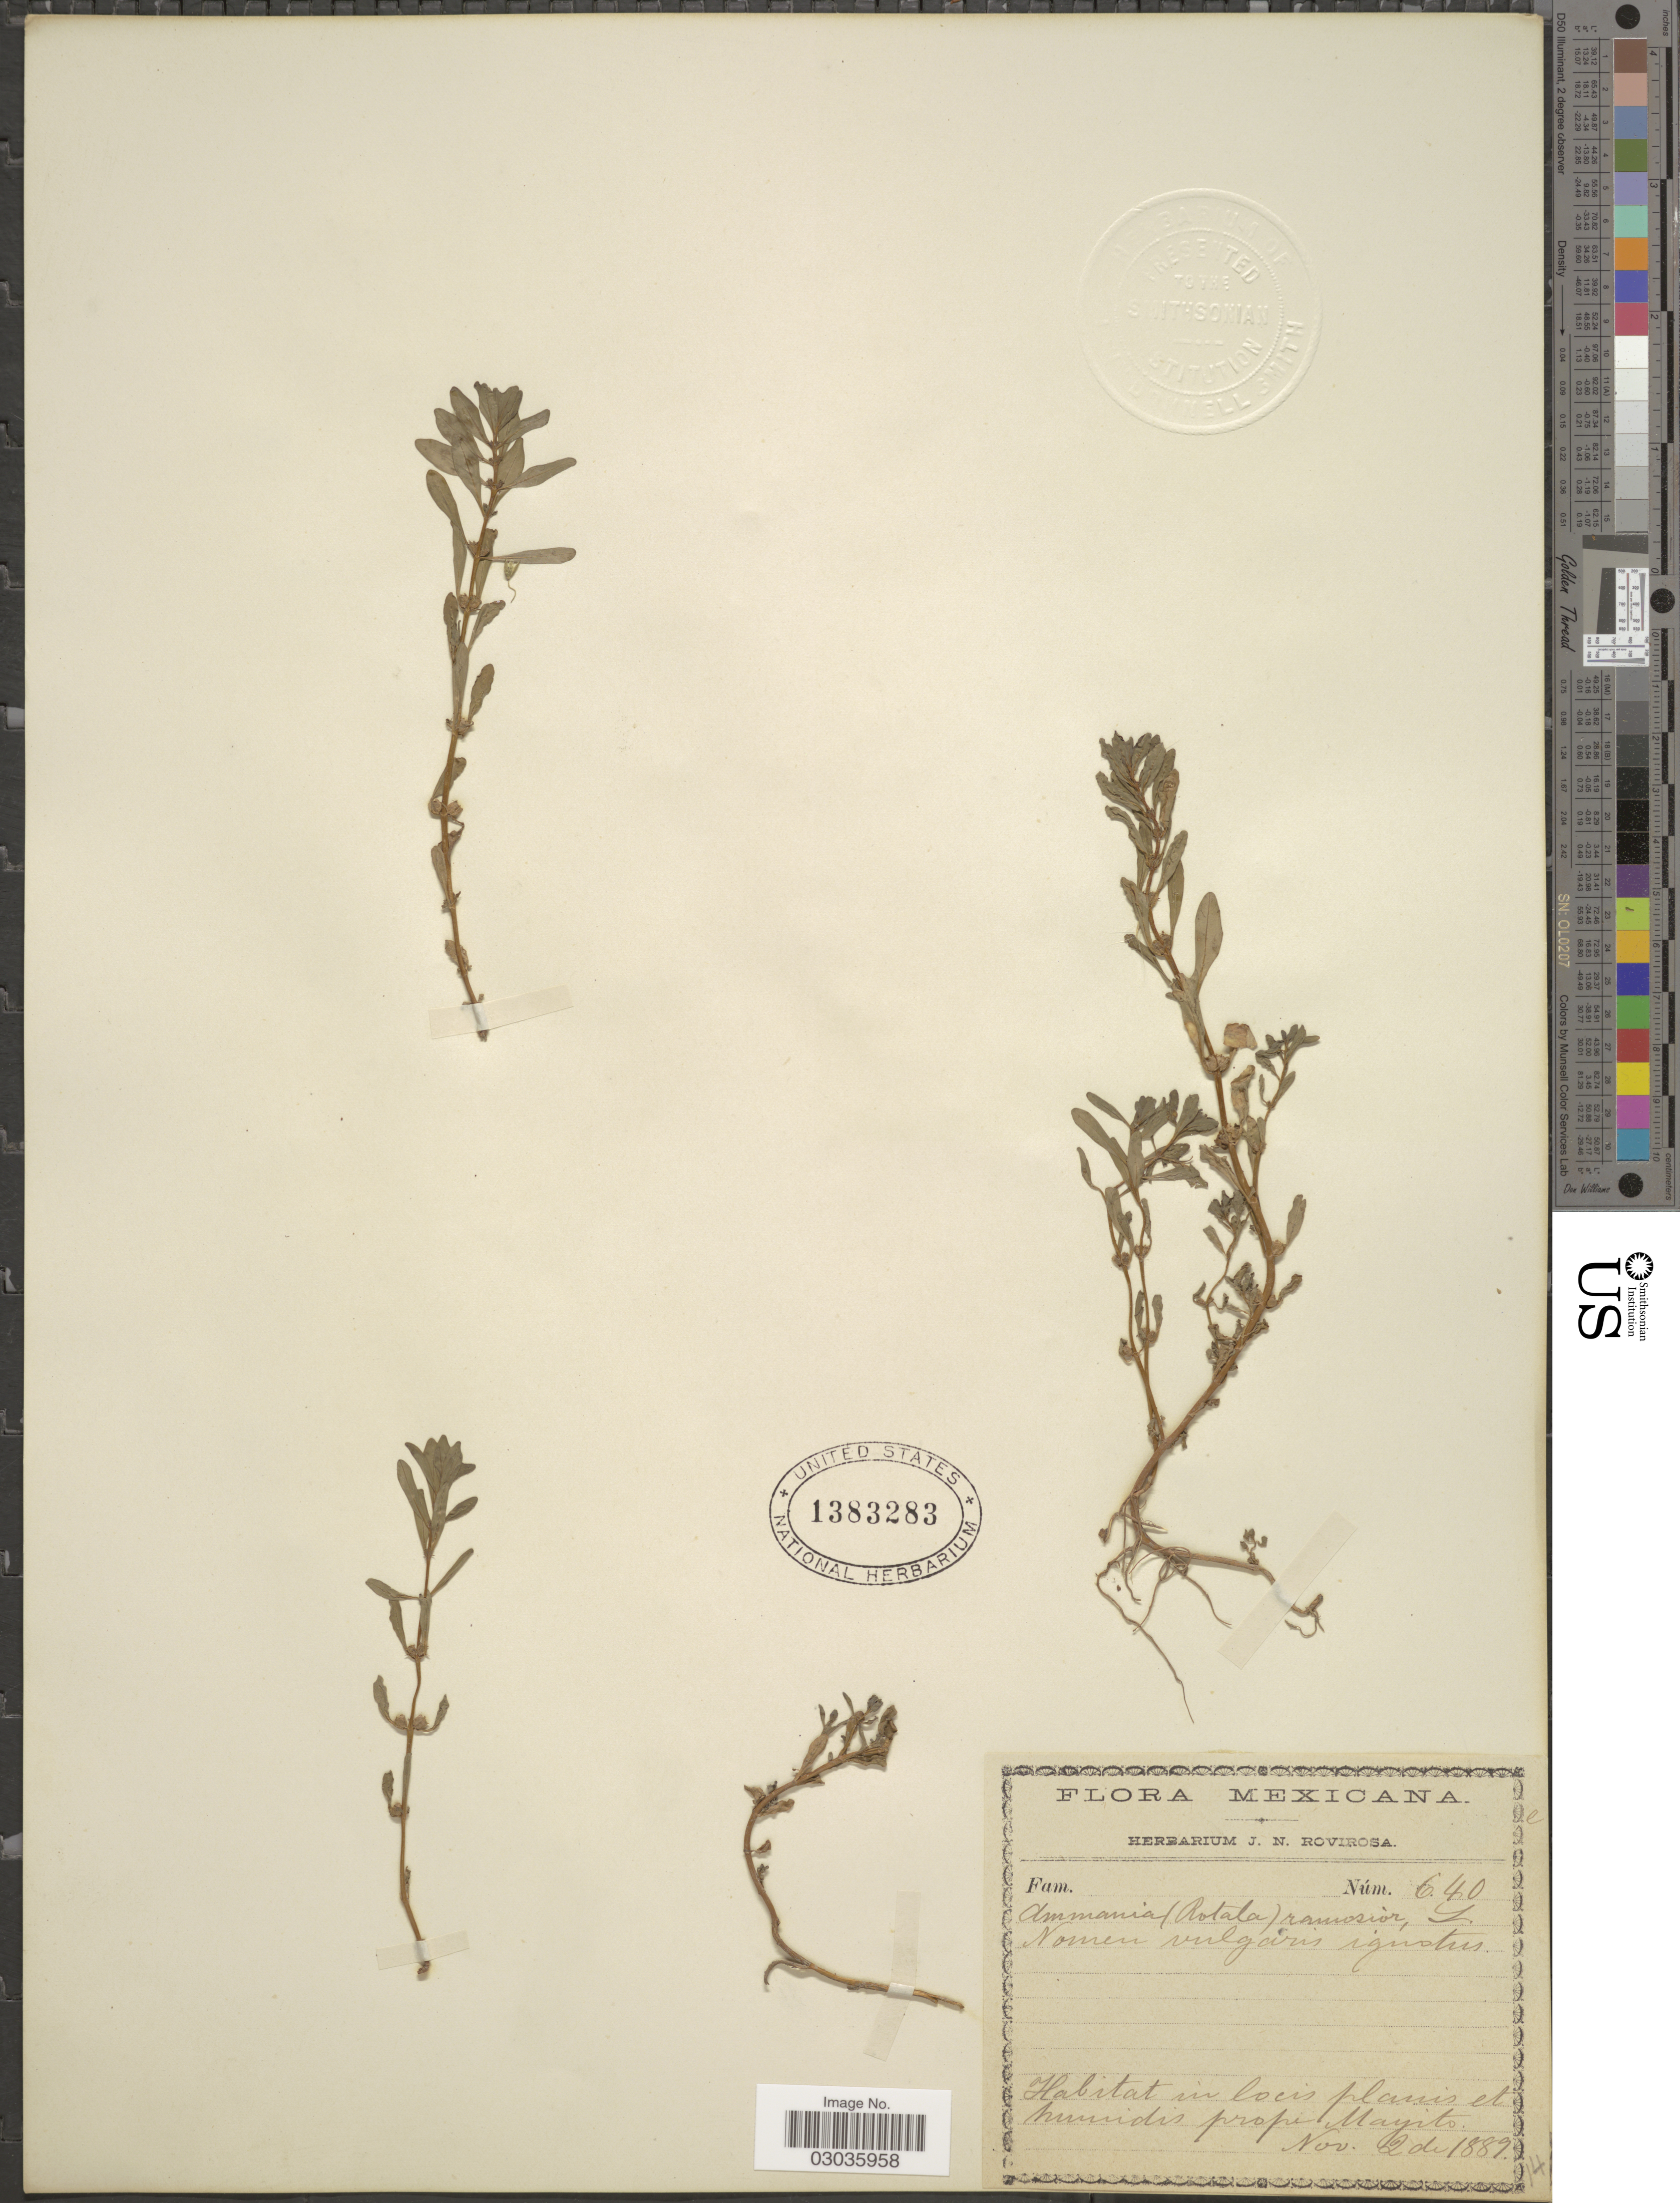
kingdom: Plantae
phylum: Tracheophyta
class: Magnoliopsida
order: Myrtales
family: Lythraceae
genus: Rotala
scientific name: Rotala ramosior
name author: (L.) Koehne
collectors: ex herb. J. N. Rovirosa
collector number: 640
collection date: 1889-11-02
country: Mexico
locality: In locis planis et humidis prope Mayito.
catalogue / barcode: US 1383283